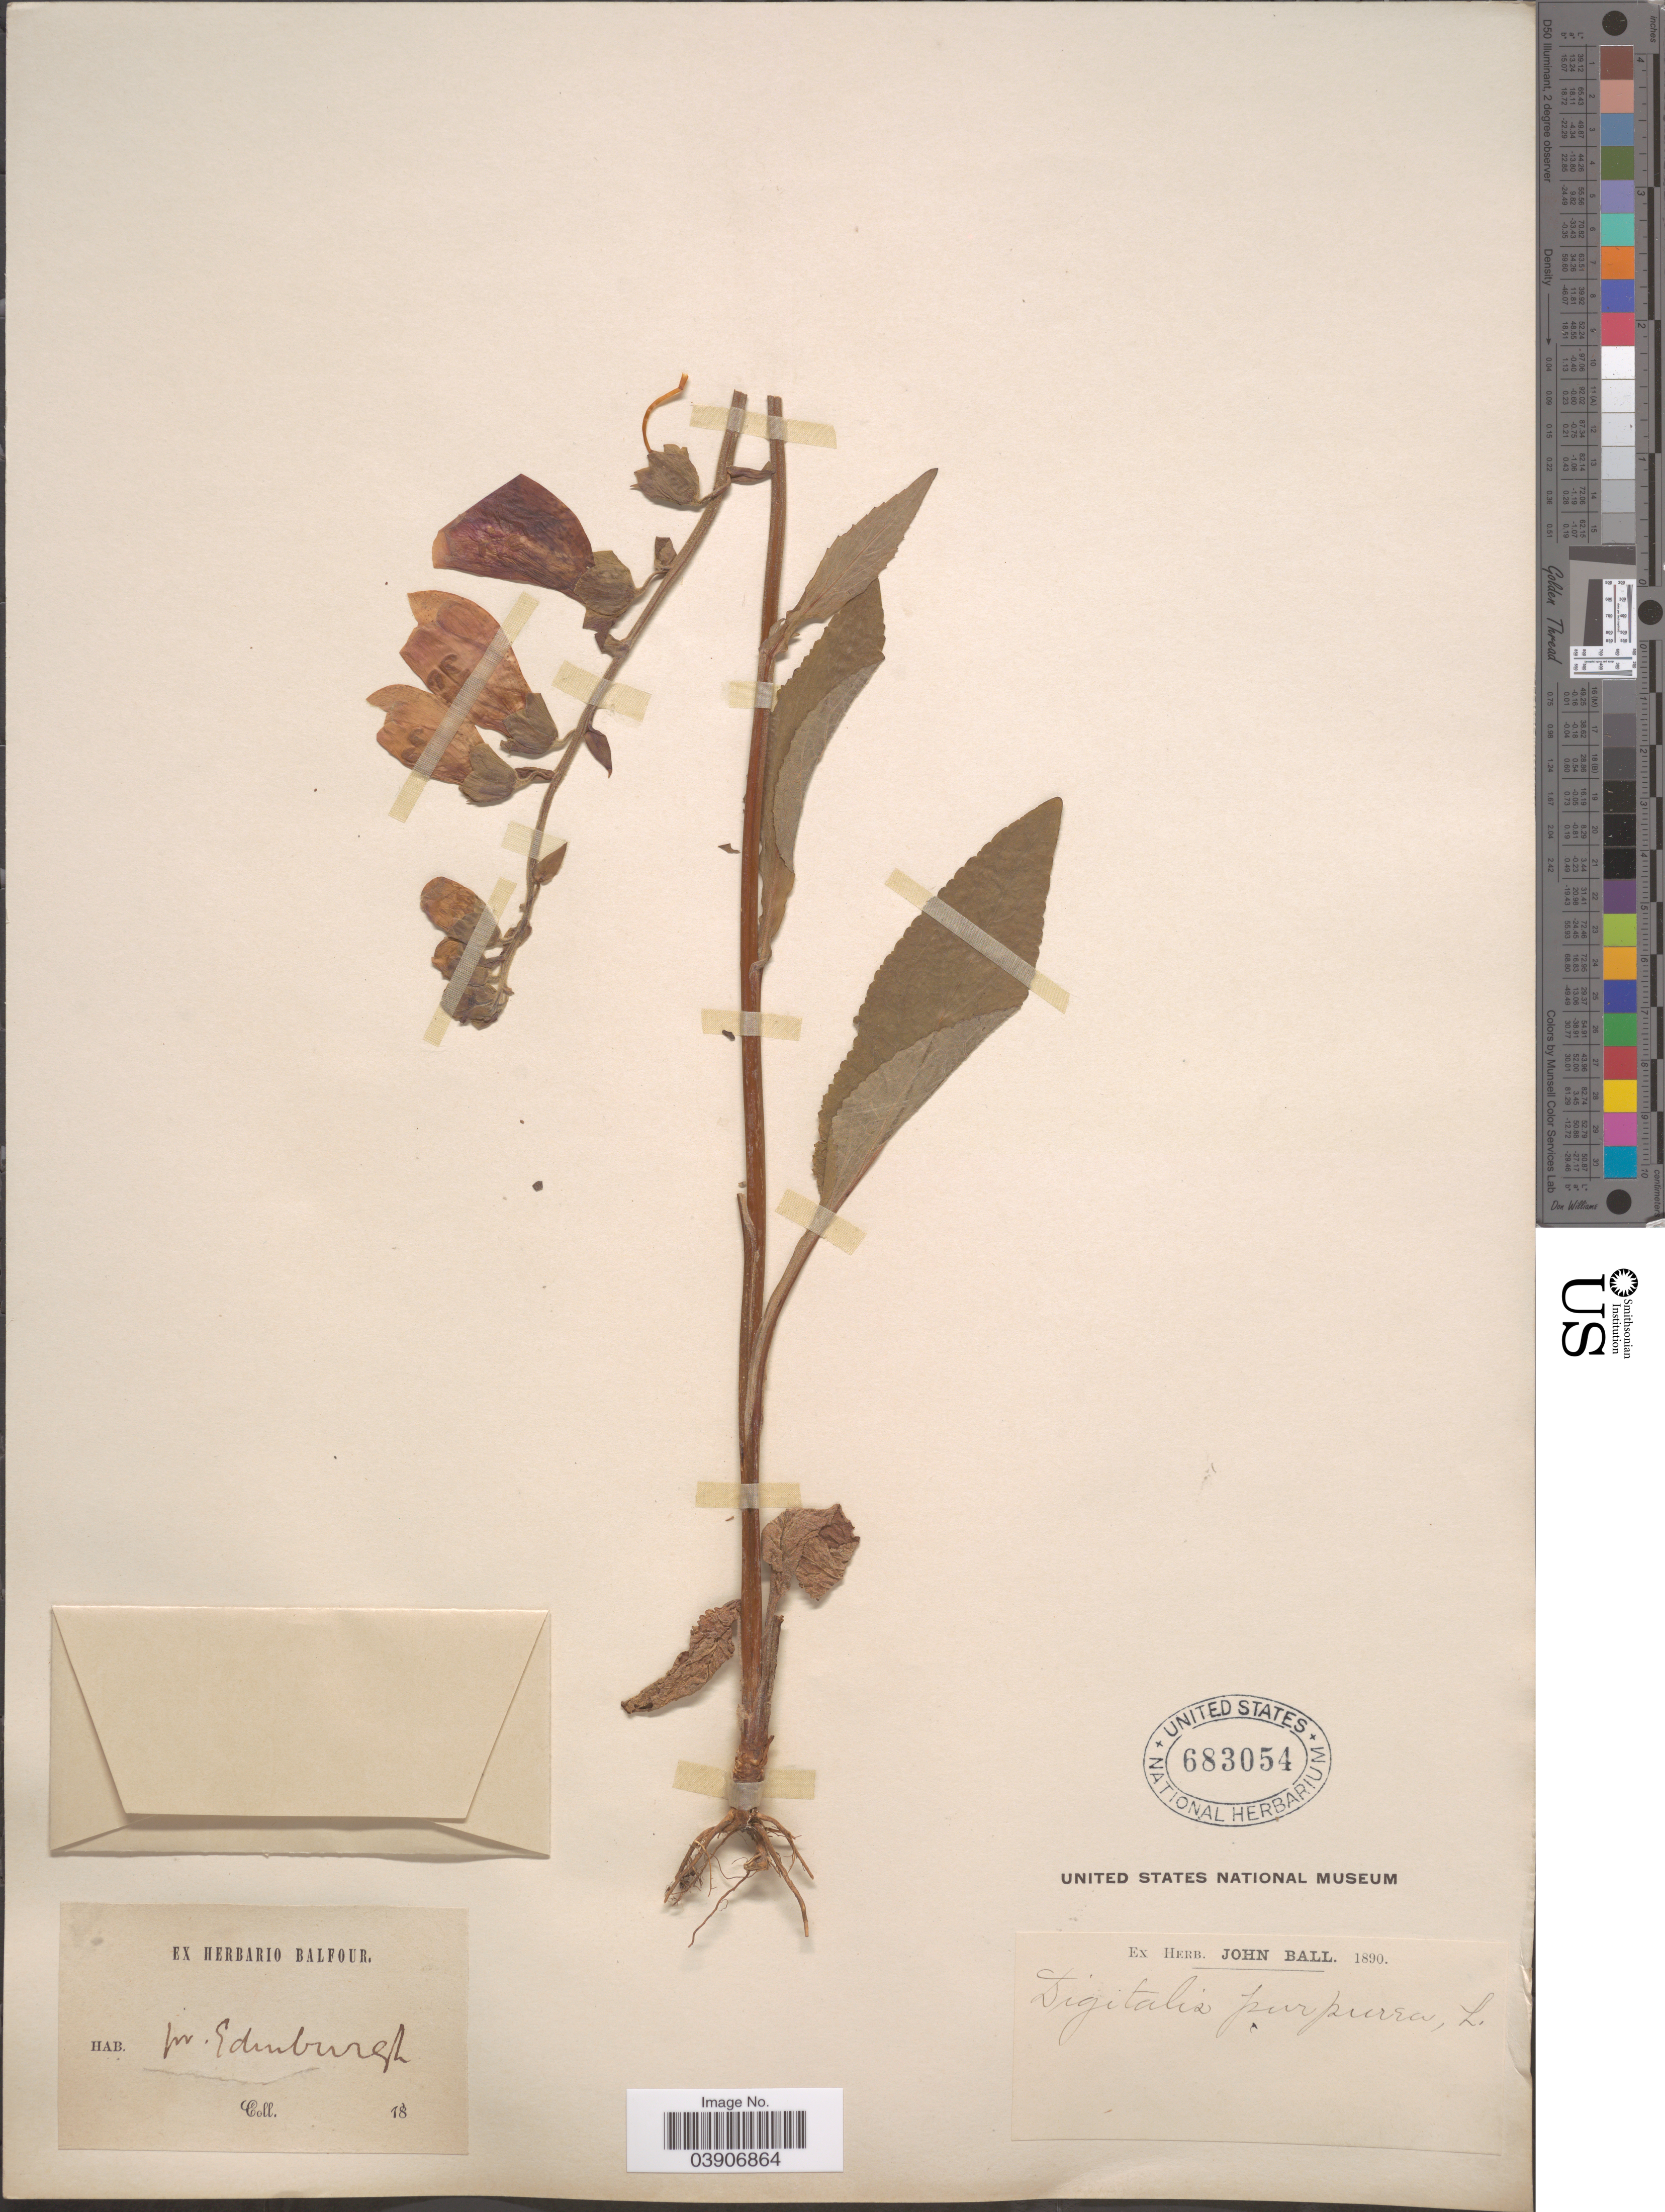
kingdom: Plantae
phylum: Tracheophyta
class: Magnoliopsida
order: Lamiales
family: Plantaginaceae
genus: Digitalis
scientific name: Digitalis purpurea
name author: L.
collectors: Ex herb. Balfour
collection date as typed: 18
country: United Kingdom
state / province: Scotland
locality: Pr. Edinburgh.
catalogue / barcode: US 683054